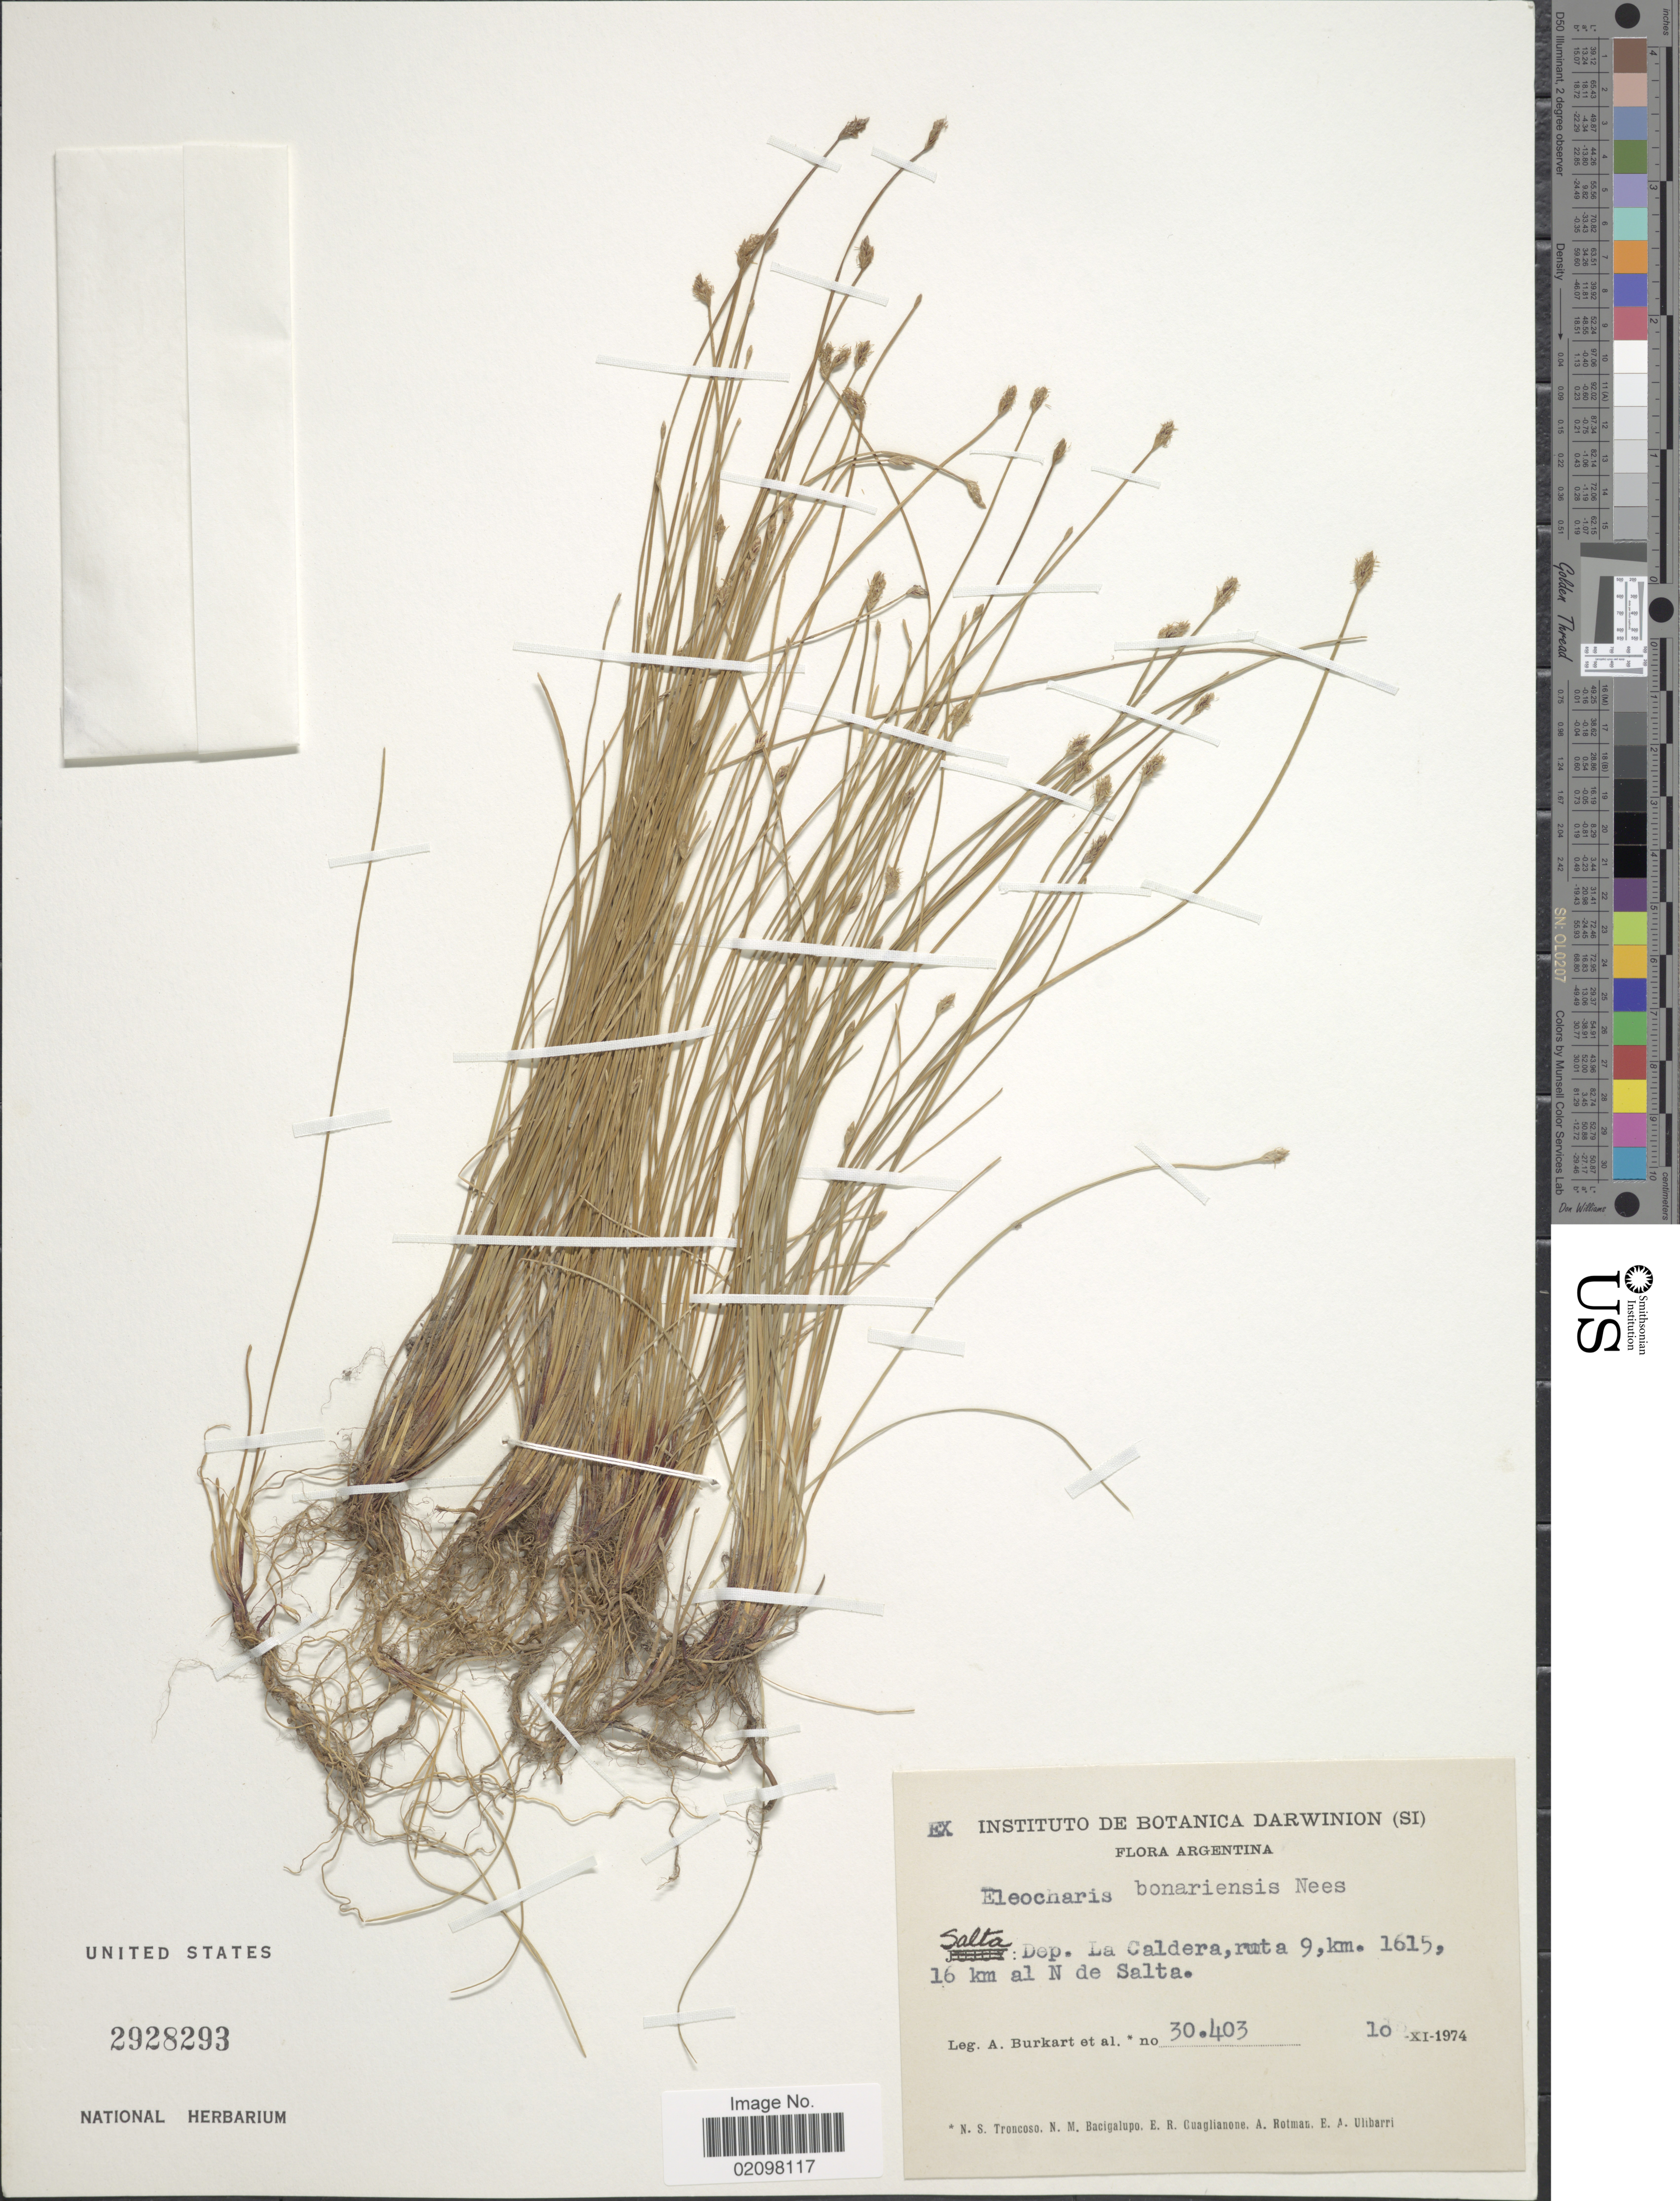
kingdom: Plantae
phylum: Tracheophyta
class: Liliopsida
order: Poales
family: Cyperaceae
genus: Eleocharis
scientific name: Eleocharis bonariensis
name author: Nees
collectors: A. E. Burkart & et al.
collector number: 30403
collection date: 1974-11-10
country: Argentina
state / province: Salta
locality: Dep. La Caldera, ruta a 9 km. 1615, 16 km al N de Salta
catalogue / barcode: US 2928293